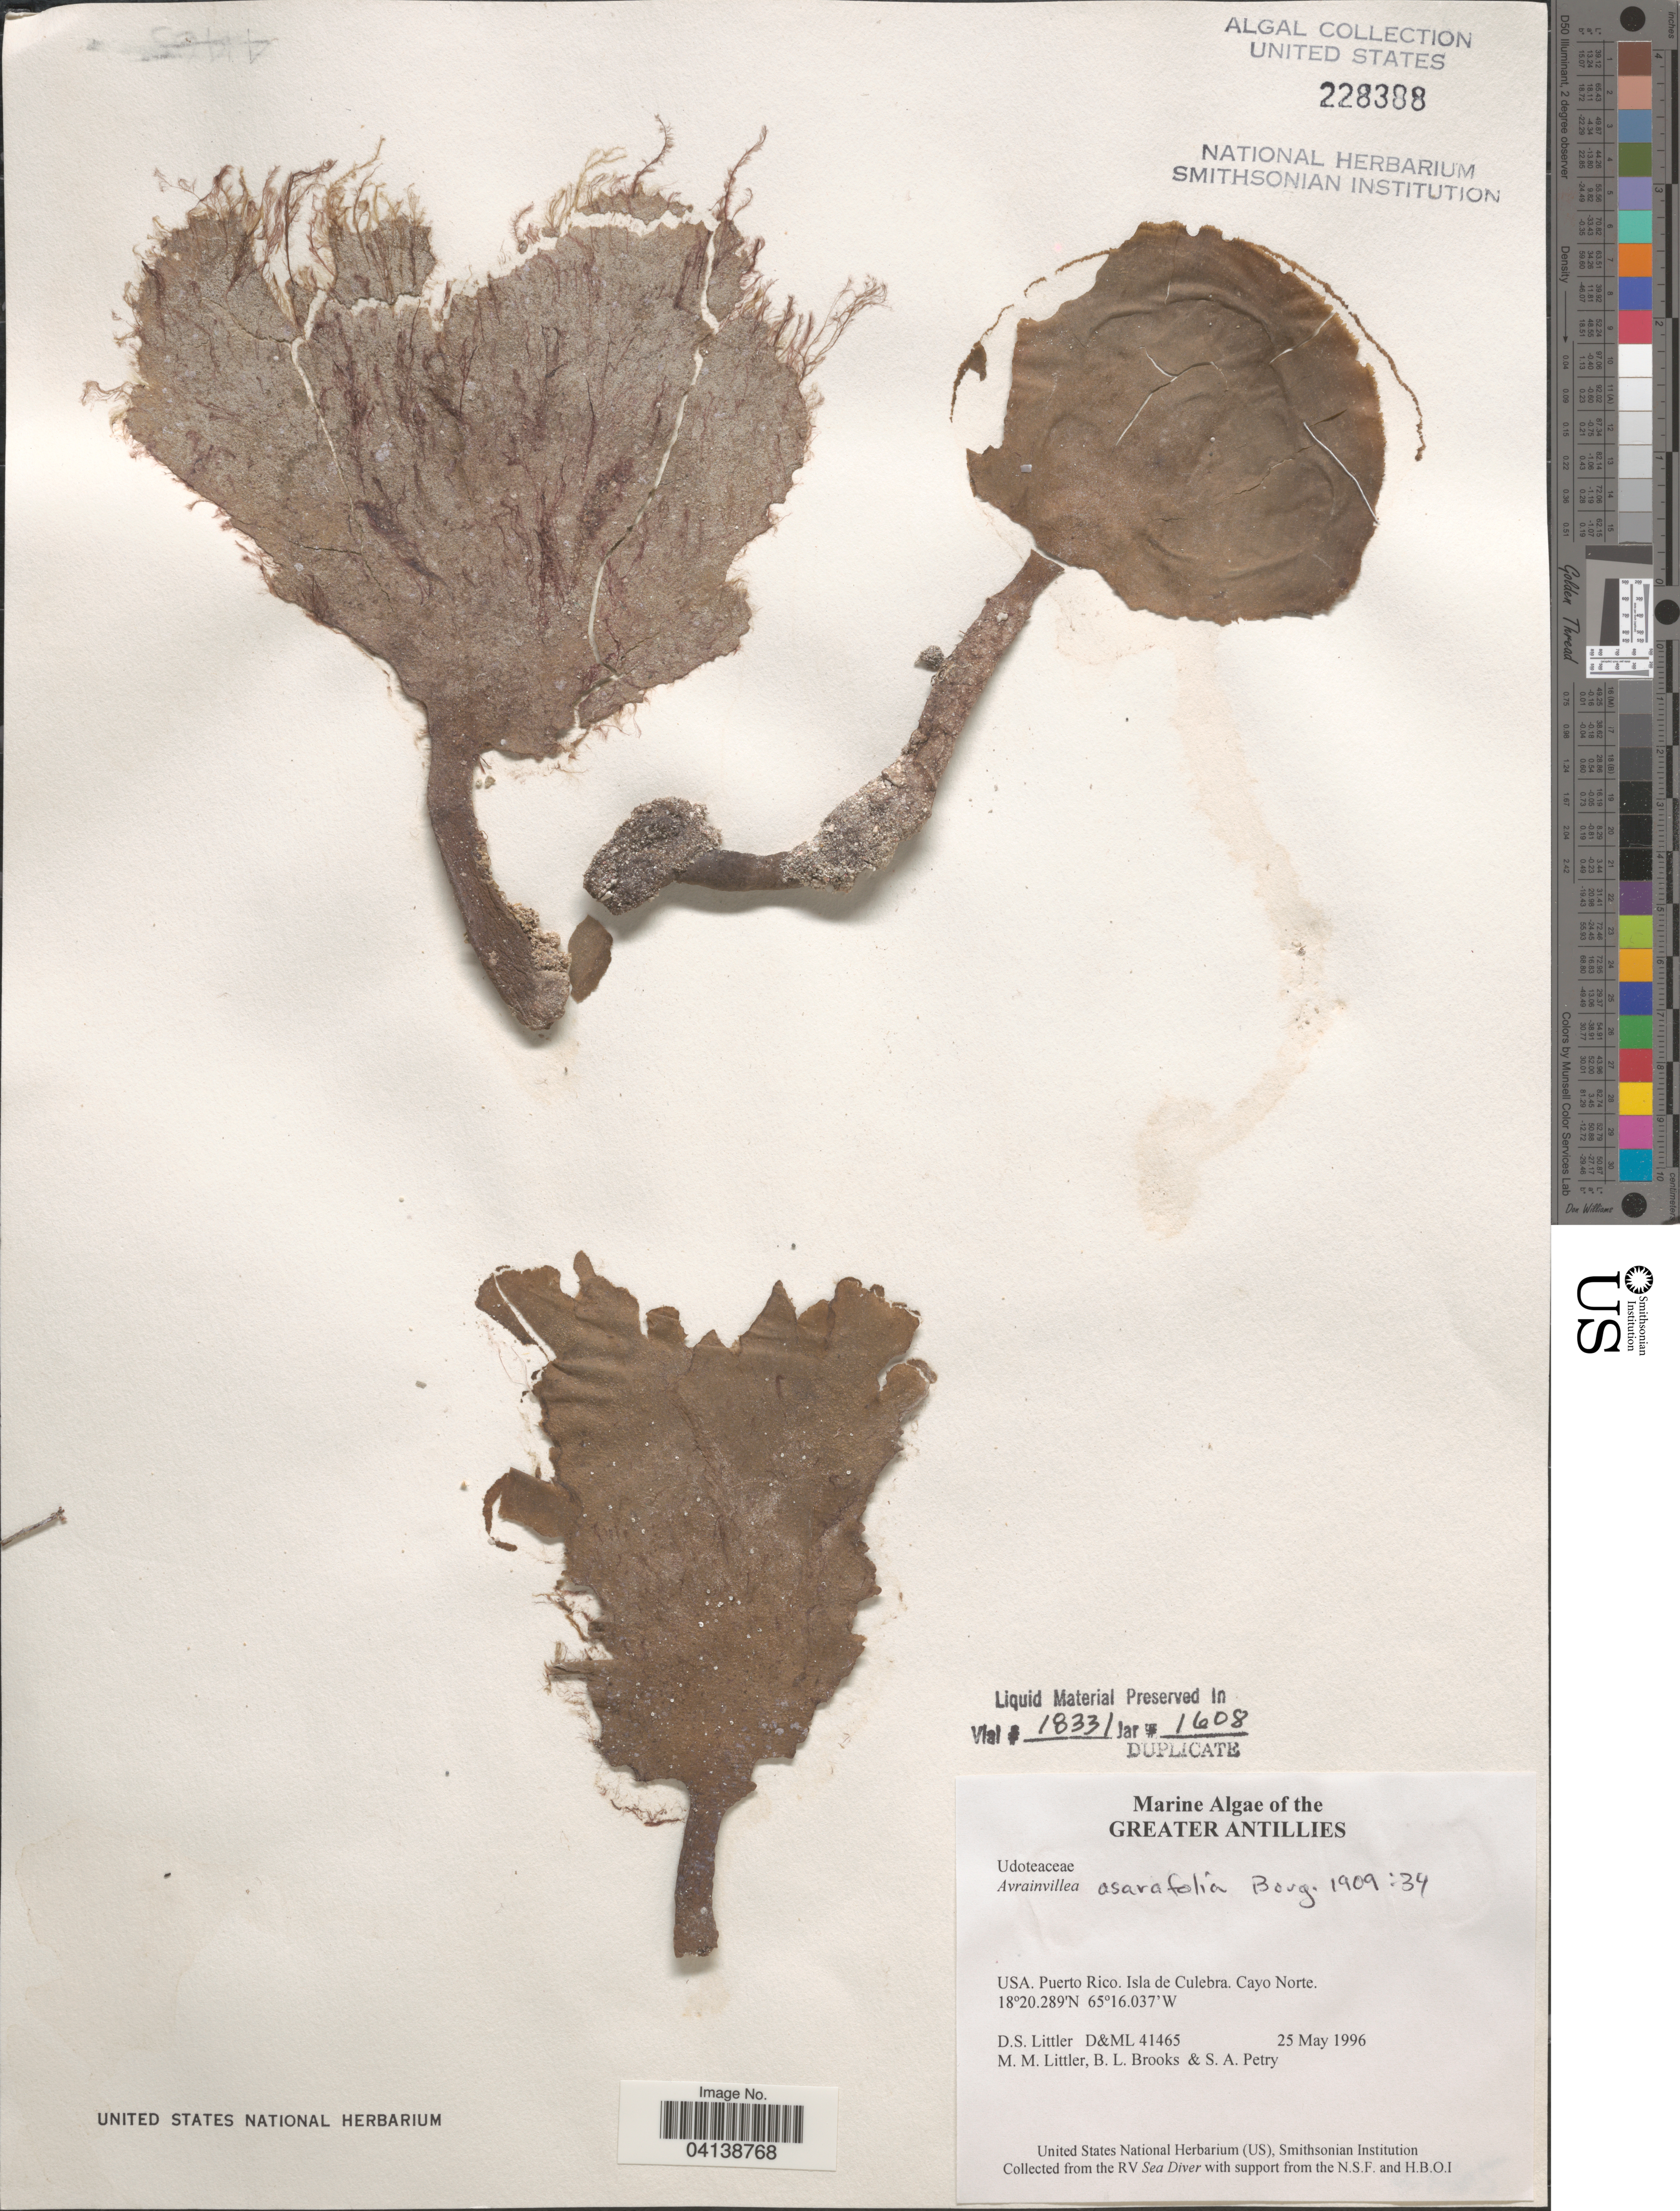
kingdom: Plantae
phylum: Chlorophyta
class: Ulvophyceae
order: Bryopsidales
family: Dichotomosiphonaceae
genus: Avrainvillea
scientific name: Avrainvillea asarifolia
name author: Børgesen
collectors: D. S. Littler, B. Brooks & S. Petry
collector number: D&ML41465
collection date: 1996-05-25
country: Puerto Rico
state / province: Culebra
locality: The Greater Antillies. Isla de Culebra. Cayo Norte.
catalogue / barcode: US 228388